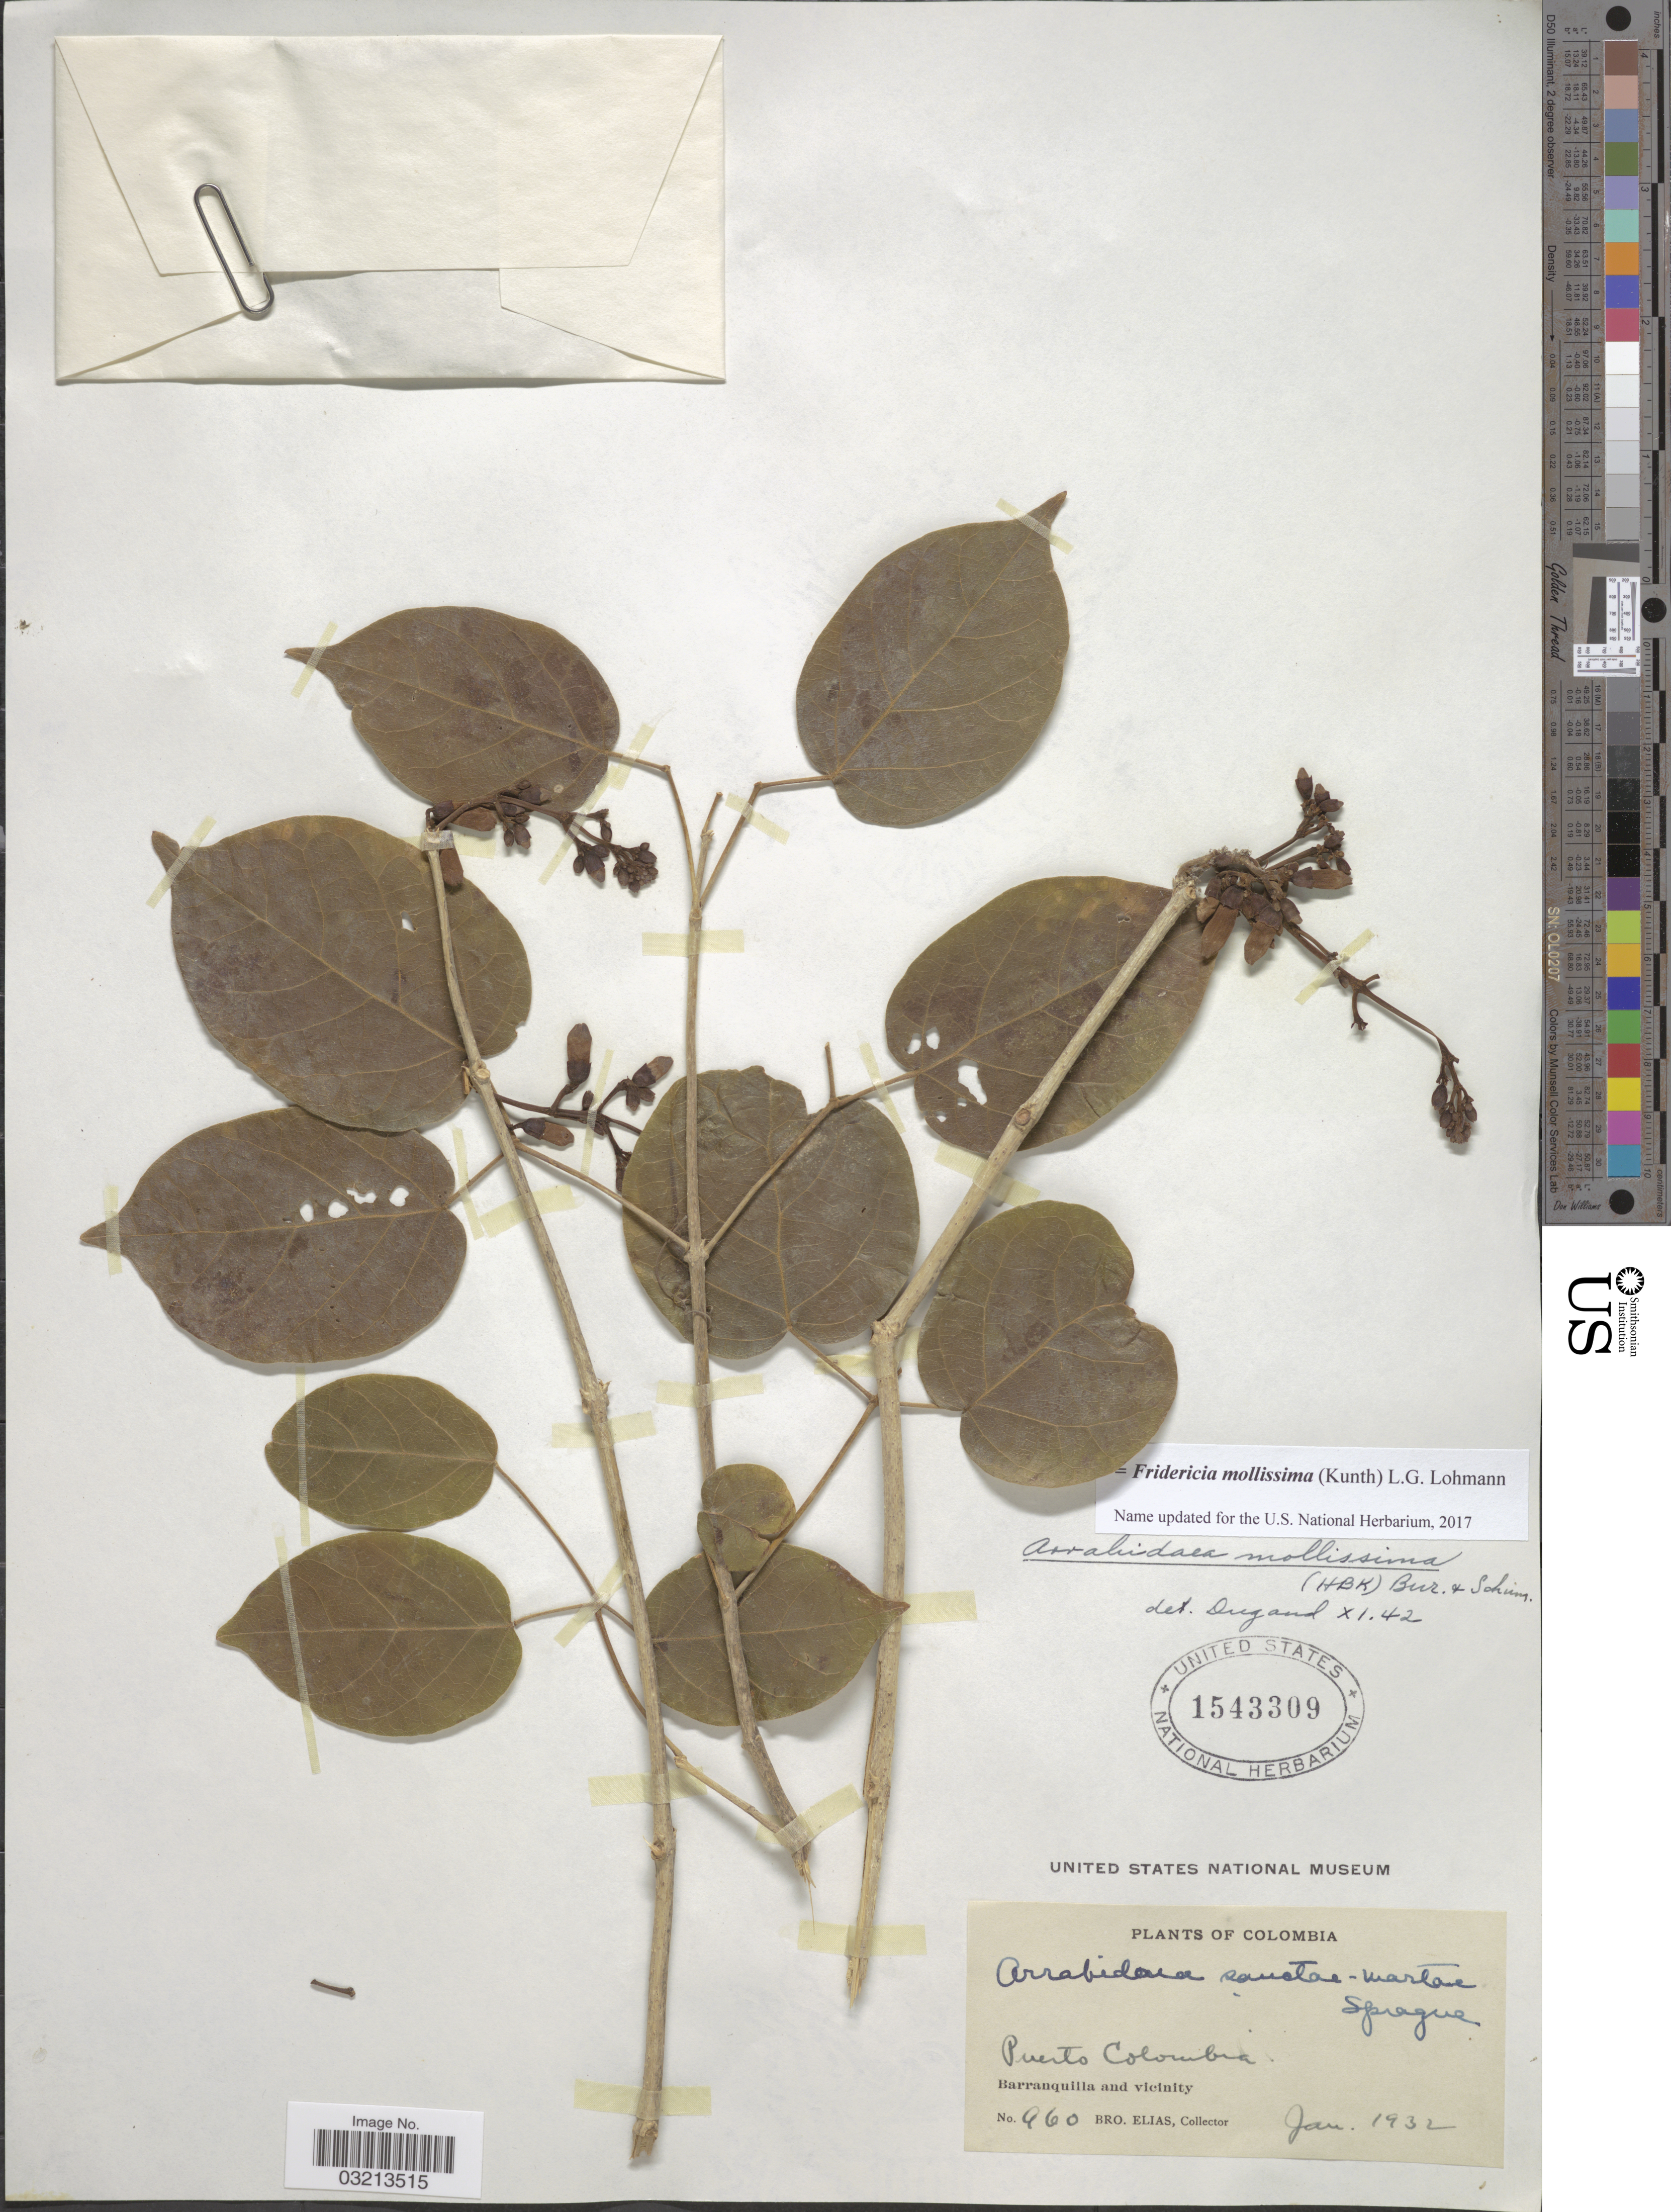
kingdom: Plantae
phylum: Tracheophyta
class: Magnoliopsida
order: Lamiales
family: Bignoniaceae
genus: Fridericia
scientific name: Fridericia mollissima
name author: (Kunth) L.G. Lohmann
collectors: Bro. Elias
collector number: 960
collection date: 1932-01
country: Colombia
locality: Puerto Colombia. Barranquilla and vicinity.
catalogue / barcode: US 1543309